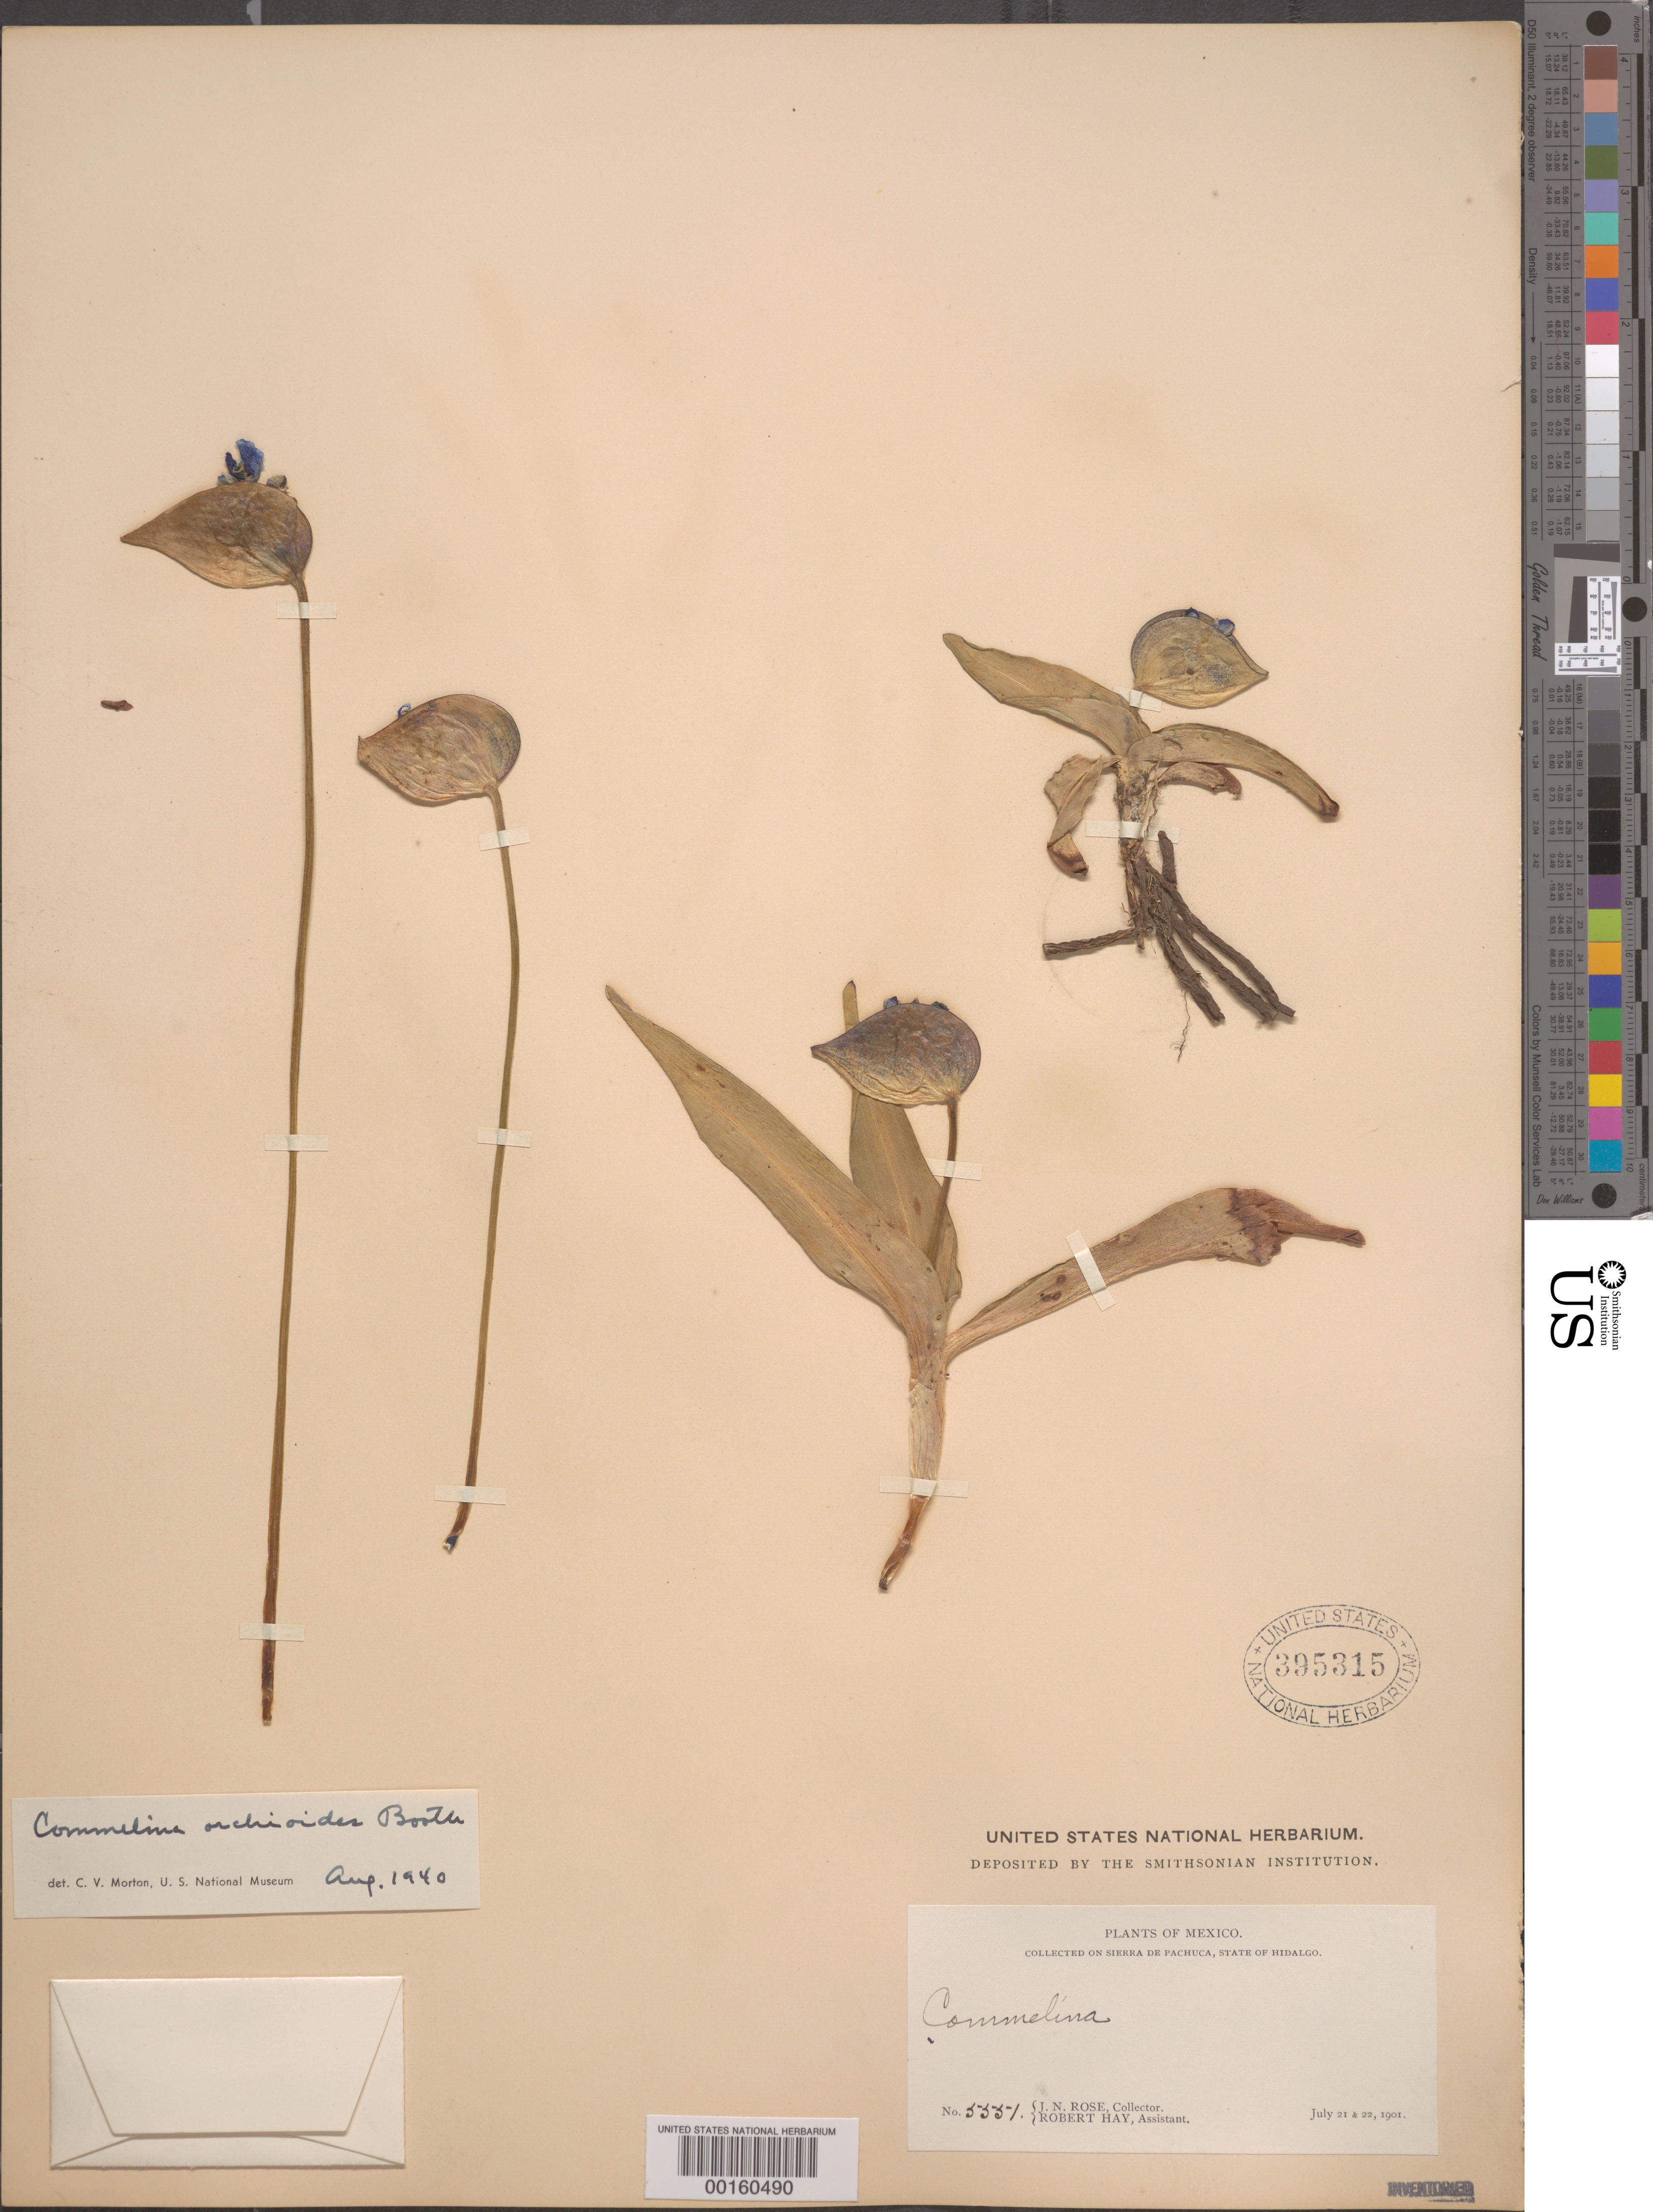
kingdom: Plantae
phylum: Tracheophyta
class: Liliopsida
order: Commelinales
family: Commelinaceae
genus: Commelina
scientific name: Commelina elliptica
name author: Kunth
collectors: J. N. Rose & R. H. Hay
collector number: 5551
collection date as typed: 21 Jul 1901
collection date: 1901-07-21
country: Mexico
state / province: Hidalgo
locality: Sierra de Pachuca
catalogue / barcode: US 395315